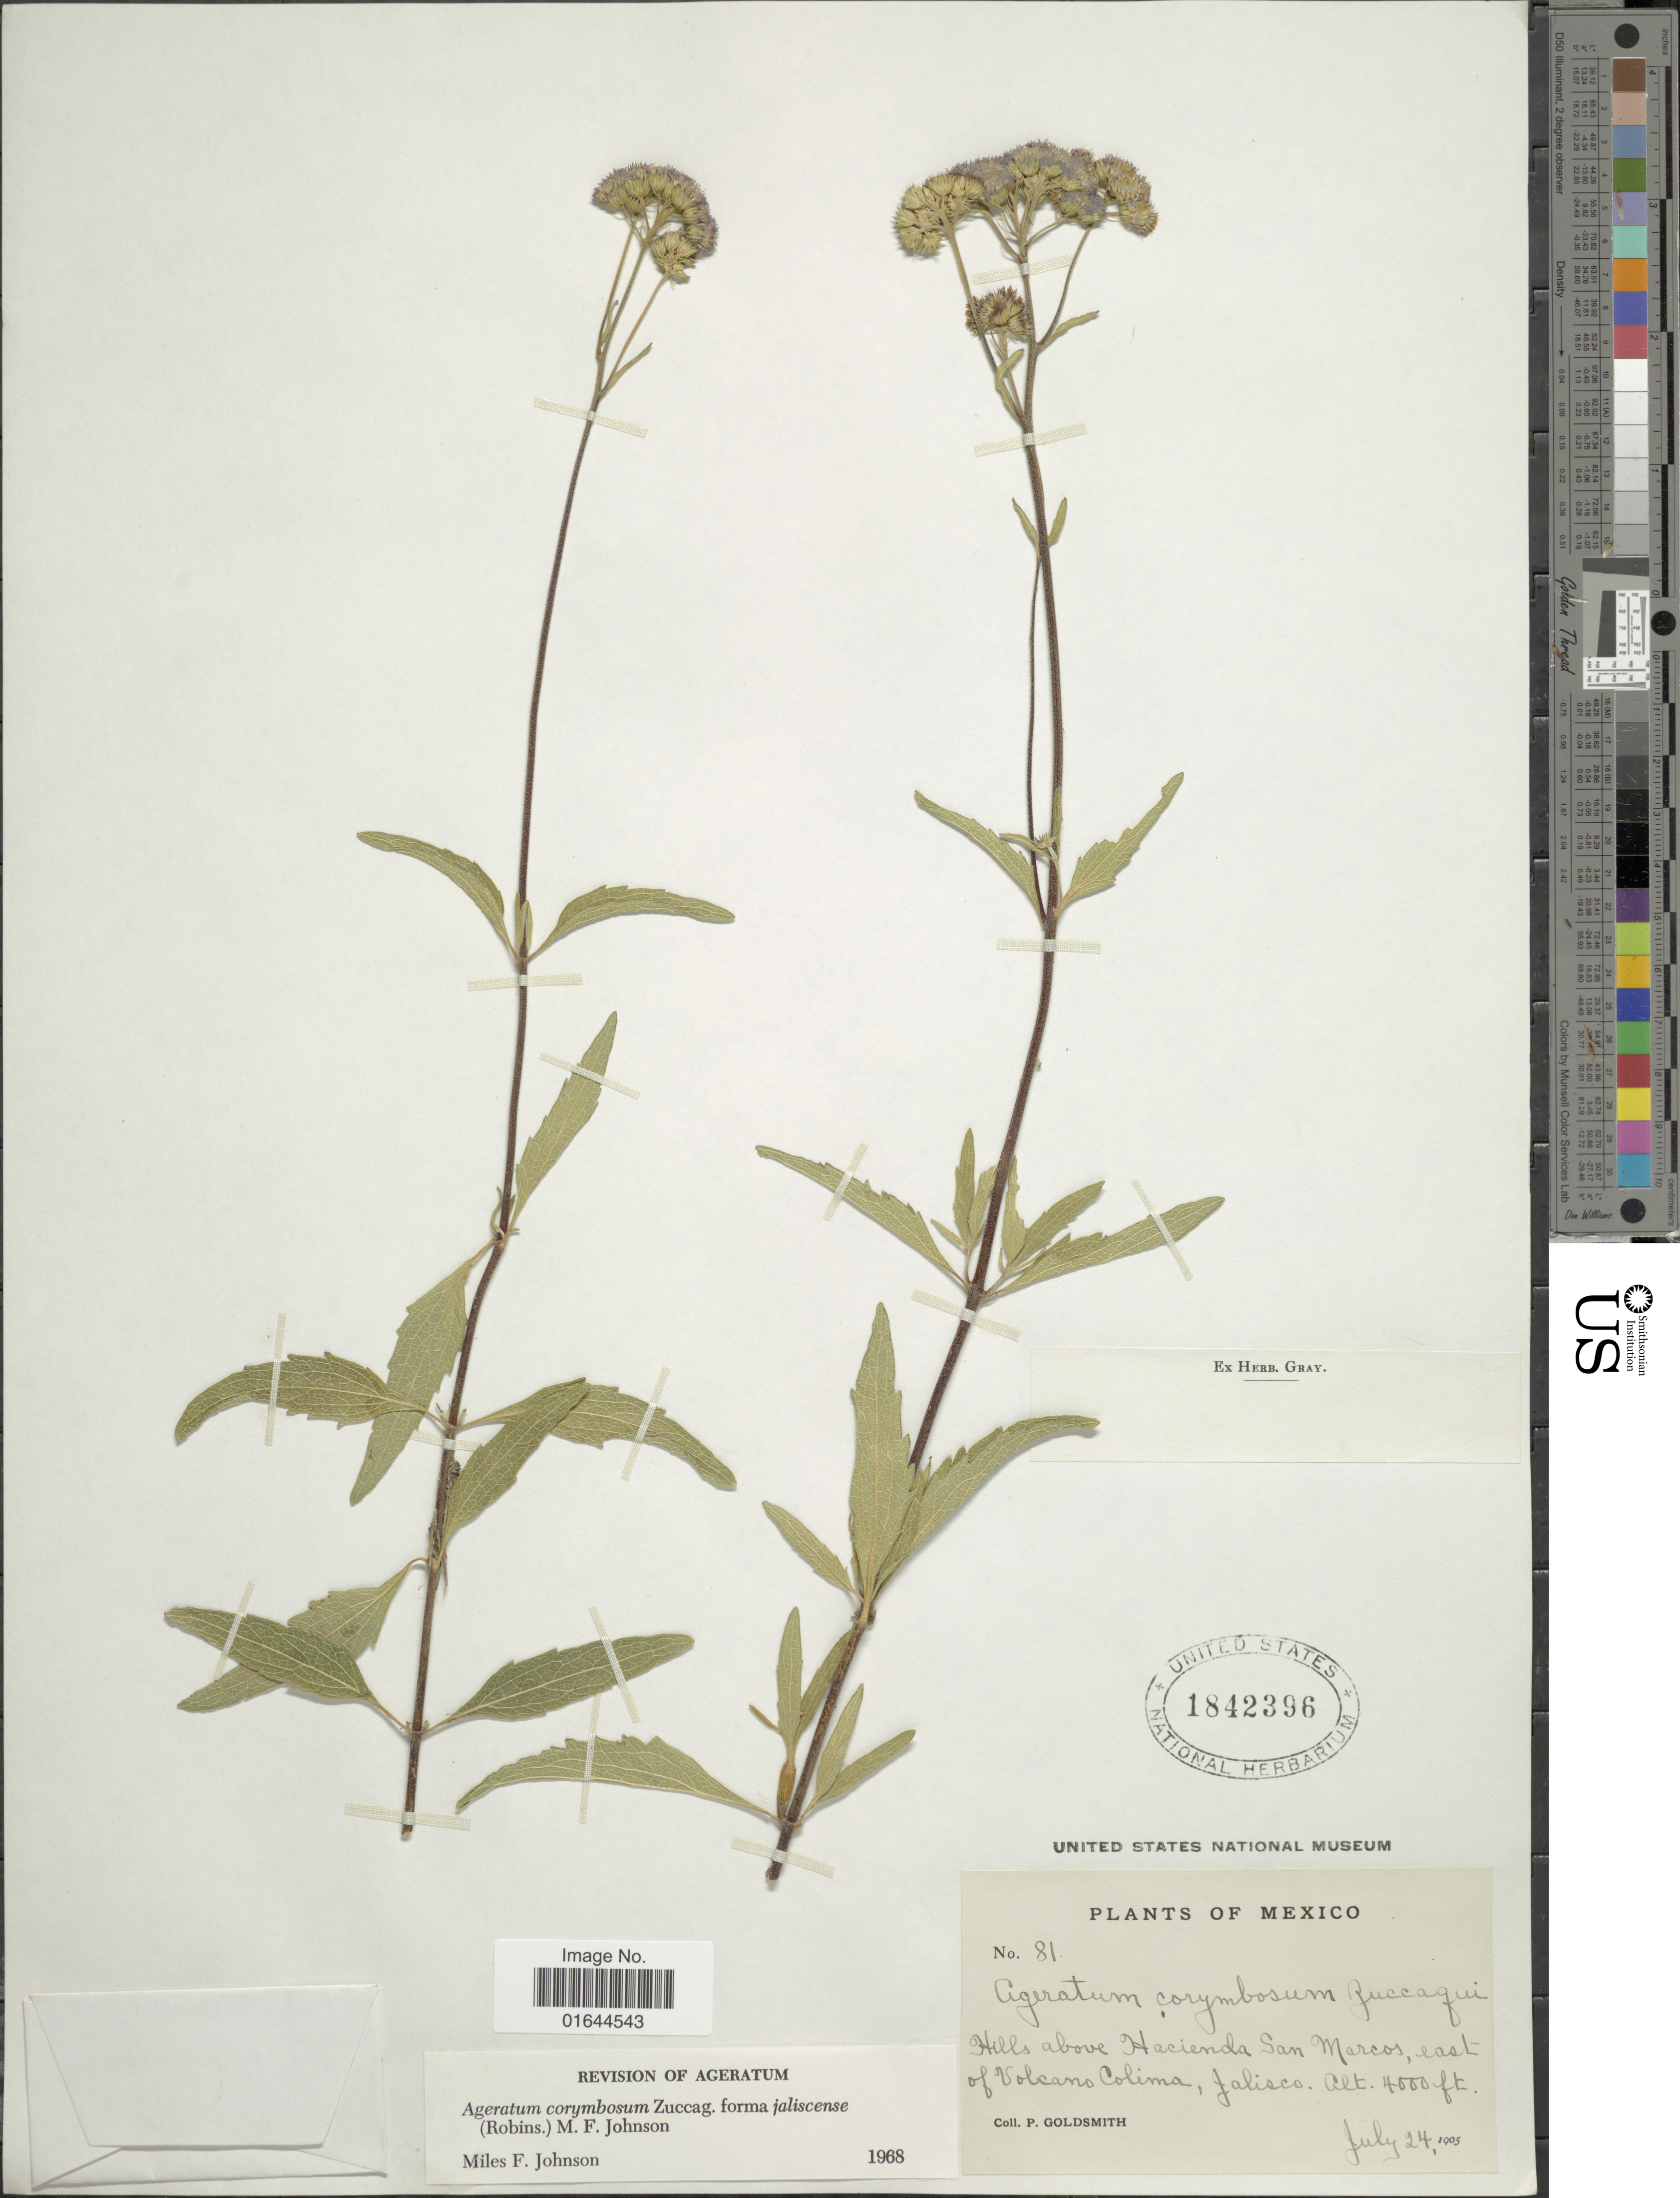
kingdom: Plantae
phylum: Tracheophyta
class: Magnoliopsida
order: Asterales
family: Asteraceae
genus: Ageratum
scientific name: Ageratum corymbosum f. jaliscense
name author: (B.L. Rob.) M.F. Johnson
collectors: P. Goldsmith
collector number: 81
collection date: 1905-07-24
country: Mexico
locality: Mexico. Hills above Hacienda San Marcos, east of Volcano Colima, Jalisco.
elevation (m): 1219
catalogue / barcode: US 1842396